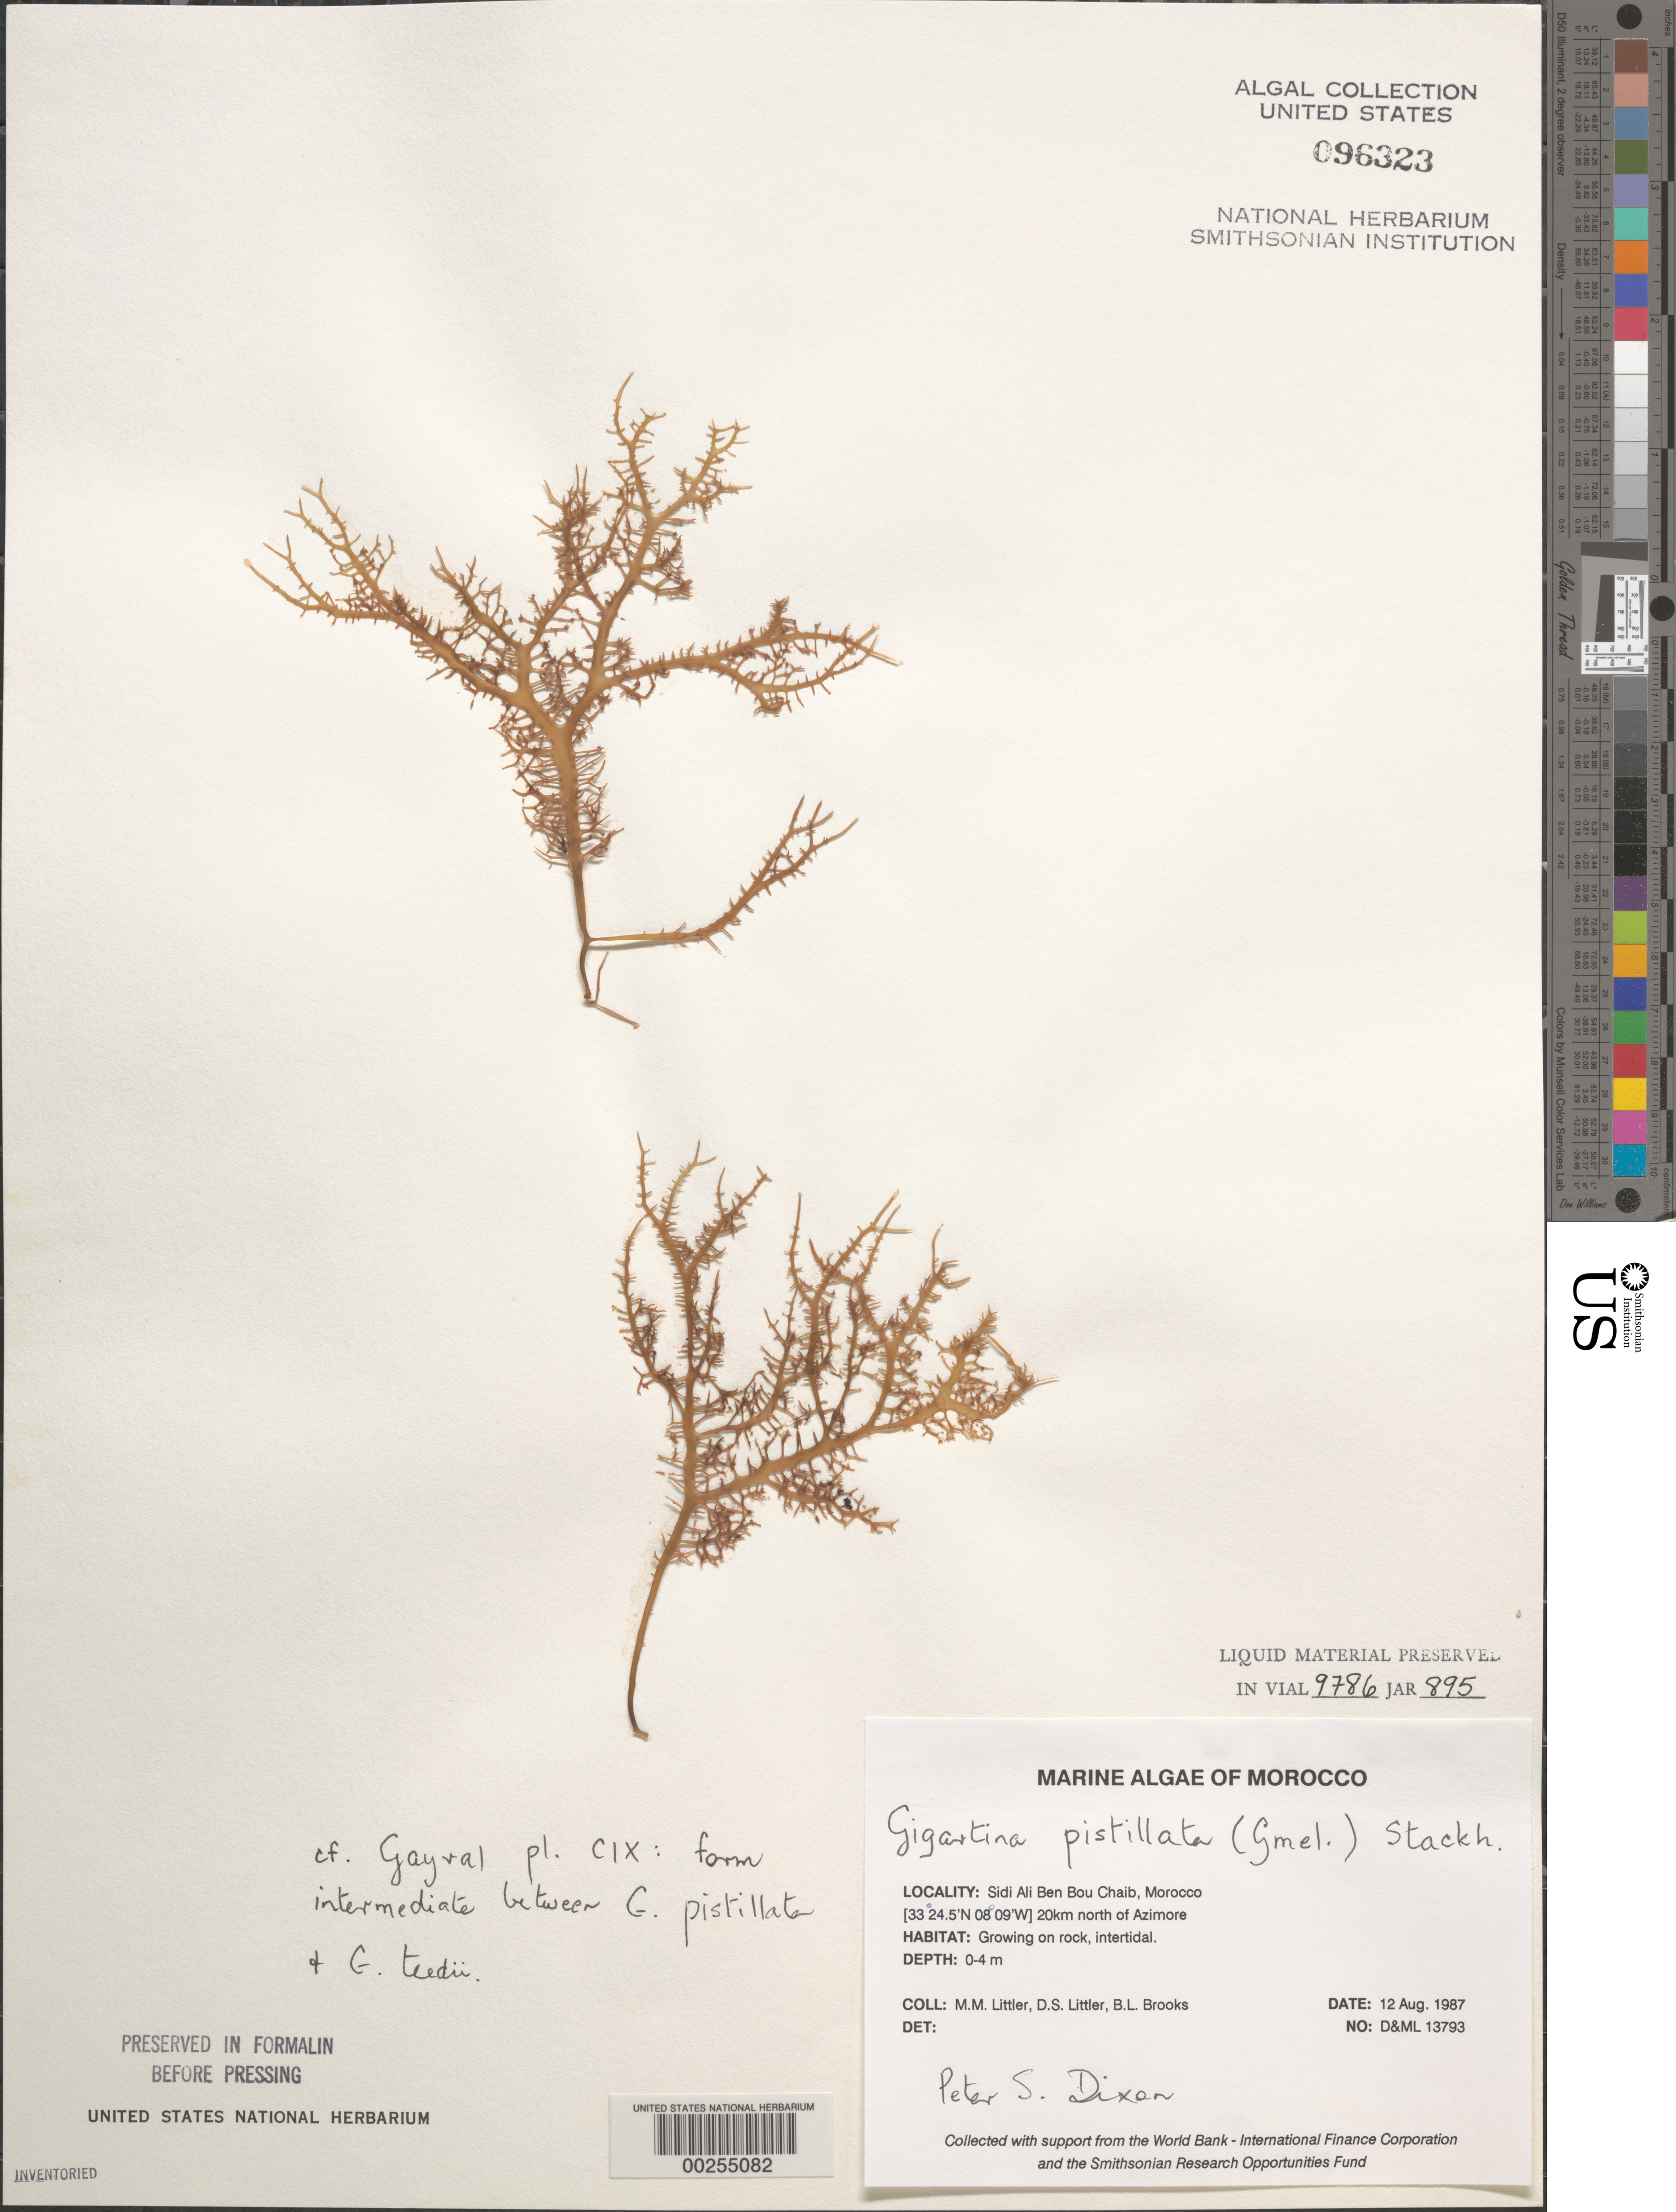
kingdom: Plantae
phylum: Rhodophyta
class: Florideophyceae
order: Gigartinales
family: Gigartinaceae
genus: Gigartina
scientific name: Gigartina pistillata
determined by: Dixon, P. S.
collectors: M. M. Littler, D. S. Littler & B. Brooks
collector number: D&ML 13793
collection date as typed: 12 Aug 1987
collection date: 1987-08-12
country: Morocco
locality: Sidi Ali Ben Bou Chaib, 20 km north of Azimore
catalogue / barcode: US 96323